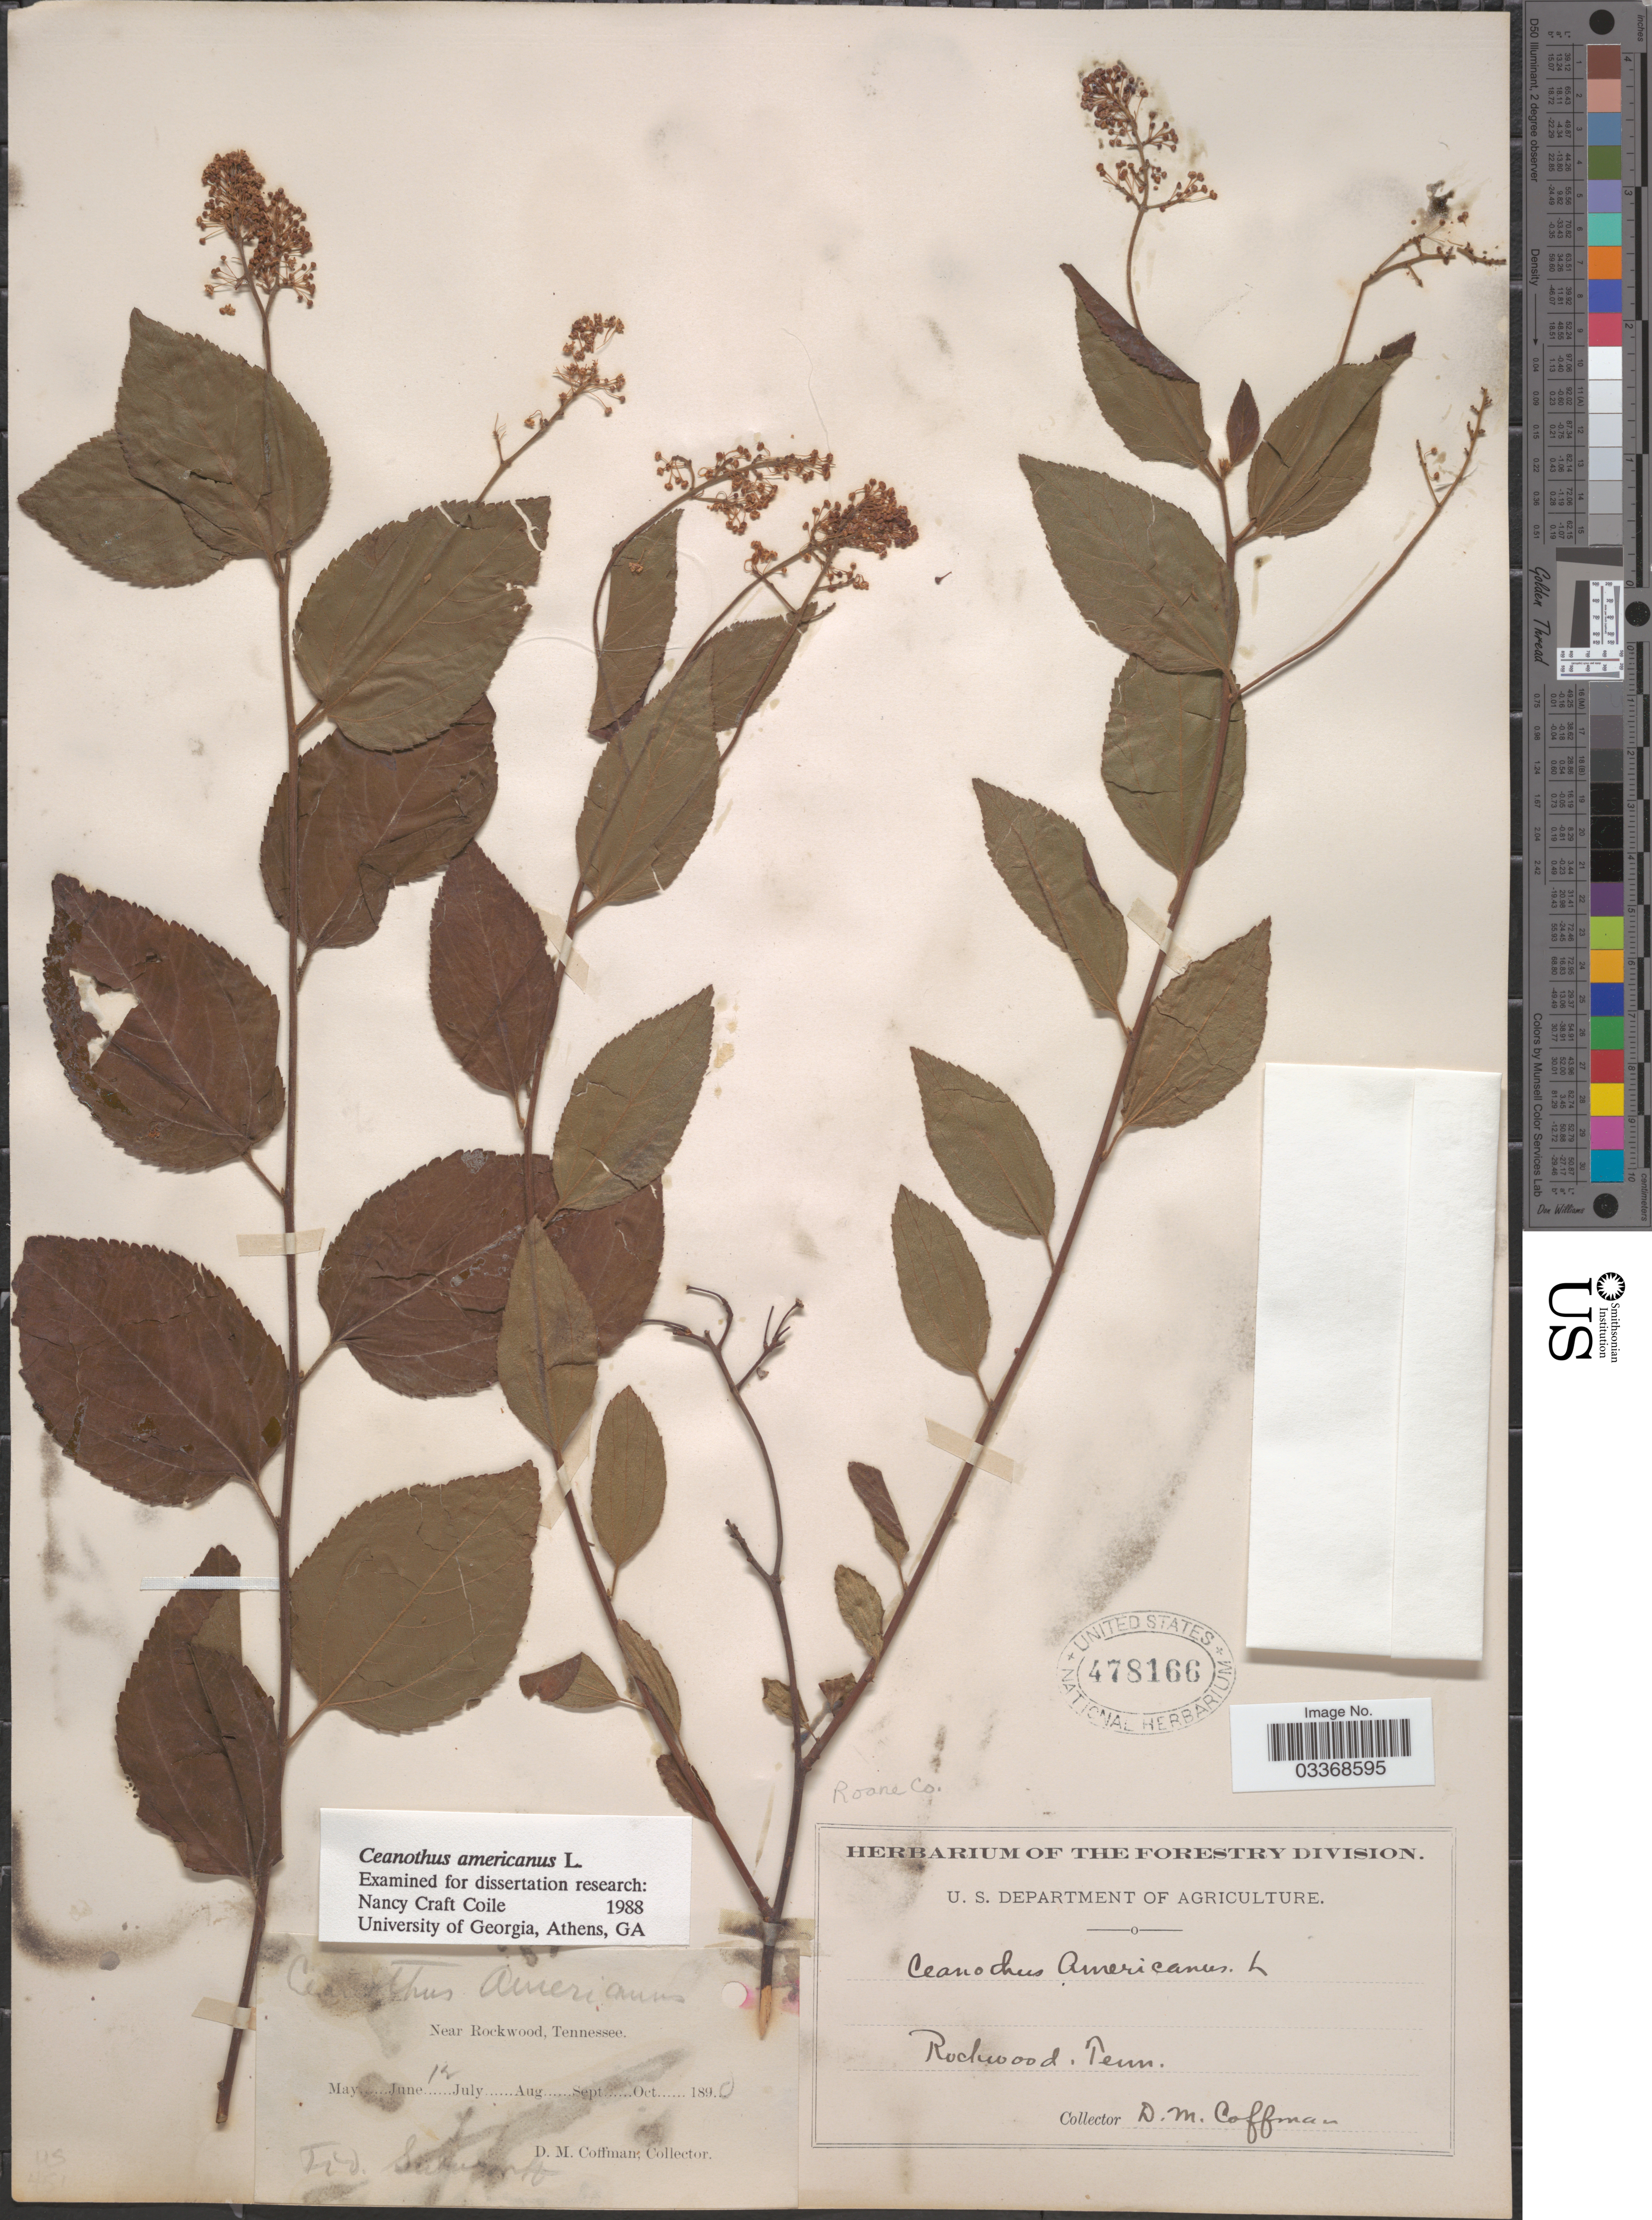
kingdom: Plantae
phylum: Tracheophyta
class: Magnoliopsida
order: Rosales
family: Rhamnaceae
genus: Ceanothus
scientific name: Ceanothus americanus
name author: L.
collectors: D. M. Coffman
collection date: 1890-06-12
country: United States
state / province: Tennessee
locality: Near Rockwood, Roane Co.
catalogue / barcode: US 478166